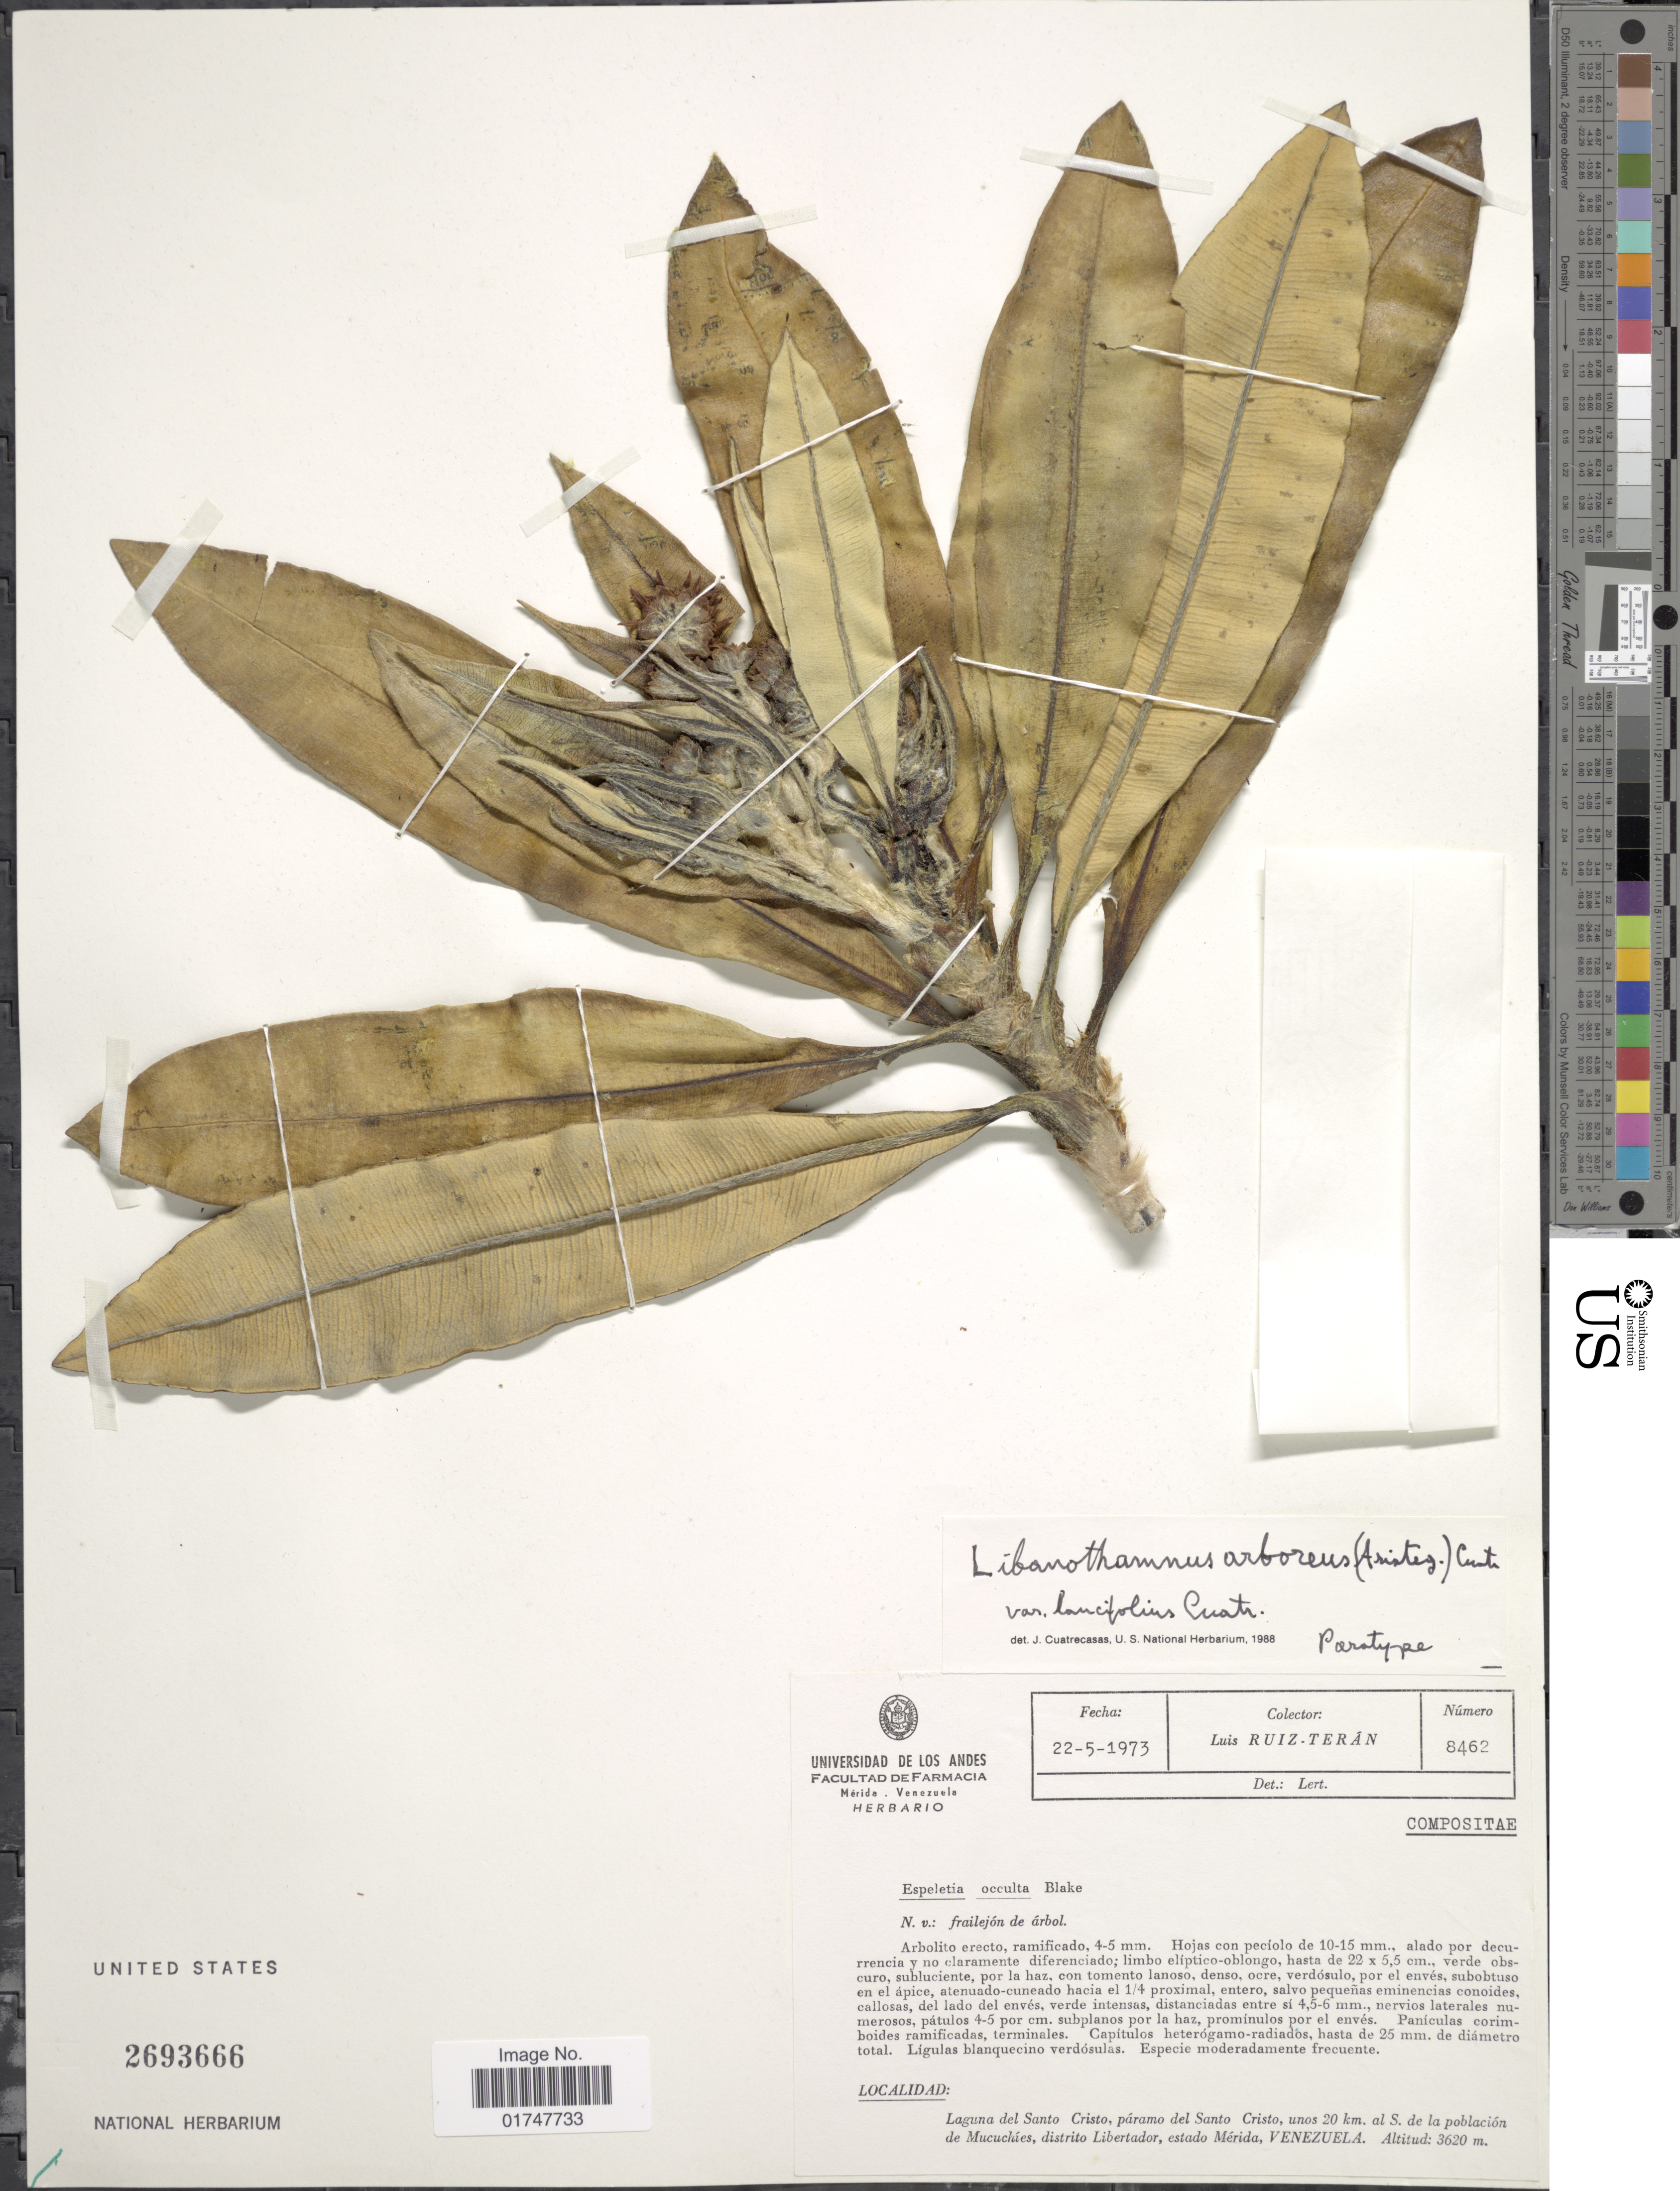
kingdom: Plantae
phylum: Tracheophyta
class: Magnoliopsida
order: Asterales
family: Asteraceae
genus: Libanothamnus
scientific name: Libanothamnus arboreus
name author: (Aristeg.) Cuatrec.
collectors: L. E. Ruíz-Terán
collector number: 8462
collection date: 1973-05-22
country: Venezuela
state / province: Mérida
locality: Laguna del Santo Cristo, páramo del Santo Cristo, unos 20 km. al S. de la población de Mucuchíes, distrito Libertador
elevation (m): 3620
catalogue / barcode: US 2693666